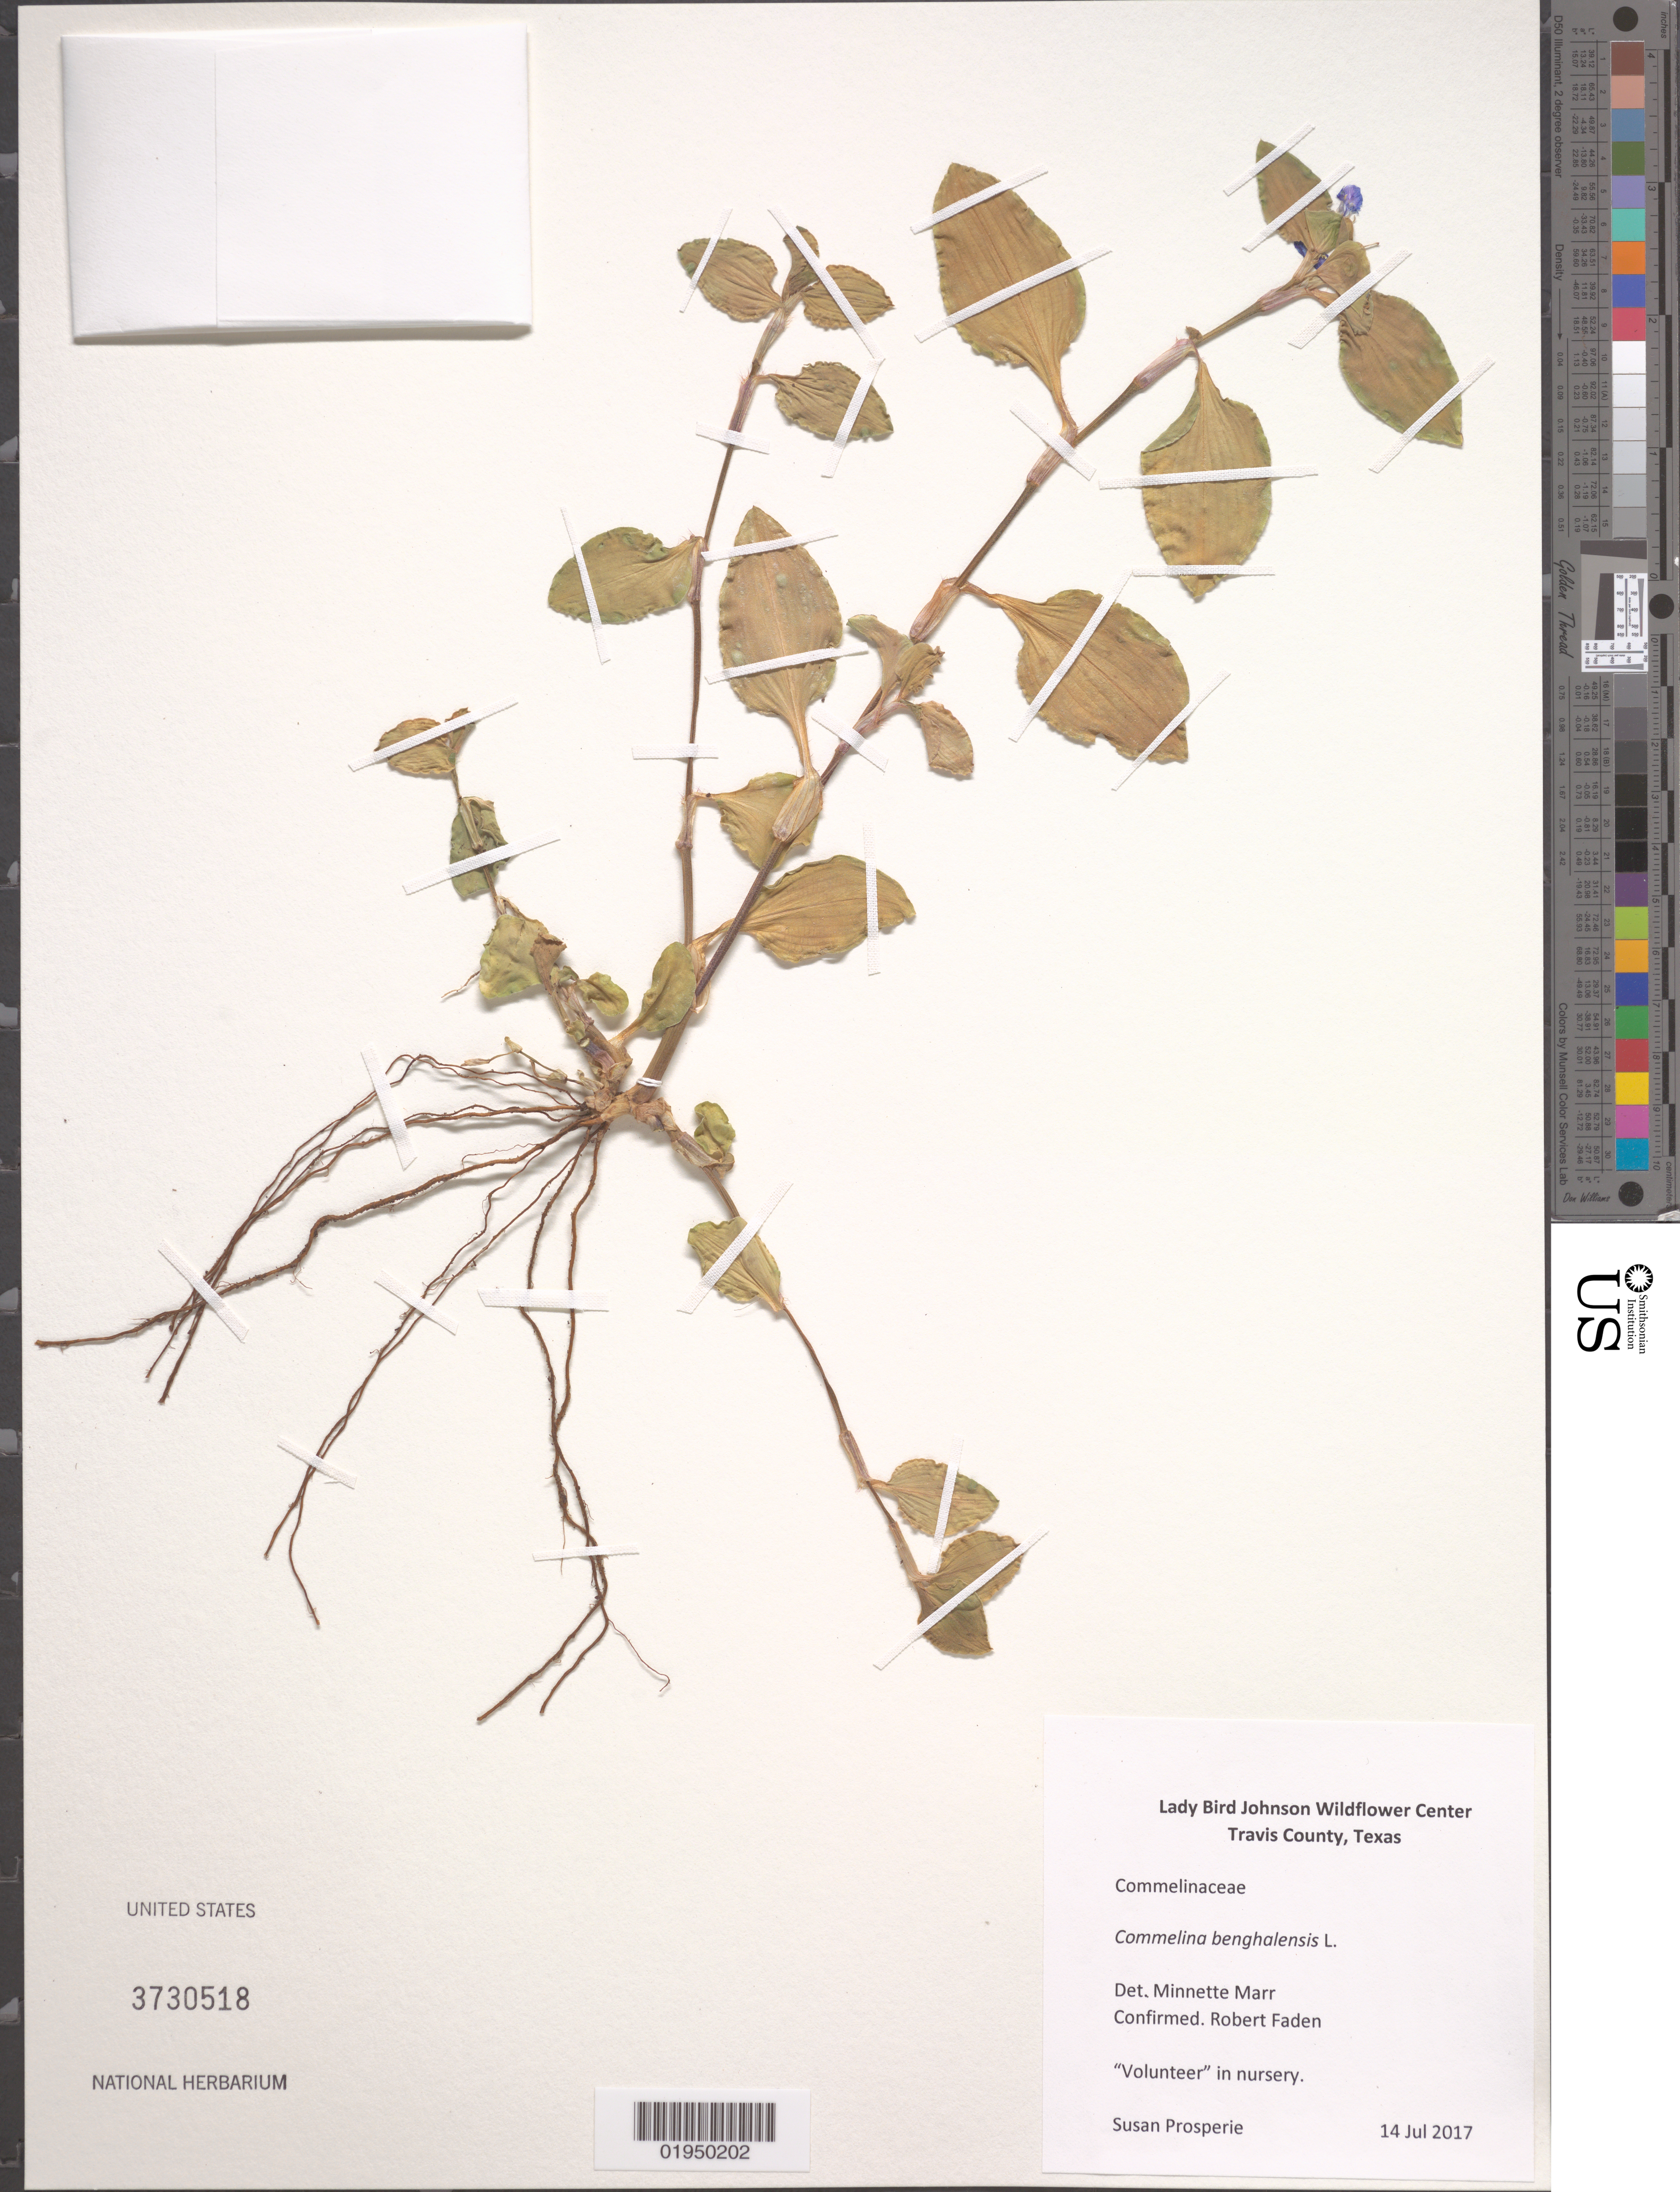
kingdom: Plantae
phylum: Tracheophyta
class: Liliopsida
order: Commelinales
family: Commelinaceae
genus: Commelina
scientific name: Commelina benghalensis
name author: L.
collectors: S. Prosperie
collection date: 2017-07-14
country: United States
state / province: Texas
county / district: Travis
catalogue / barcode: US 3730518